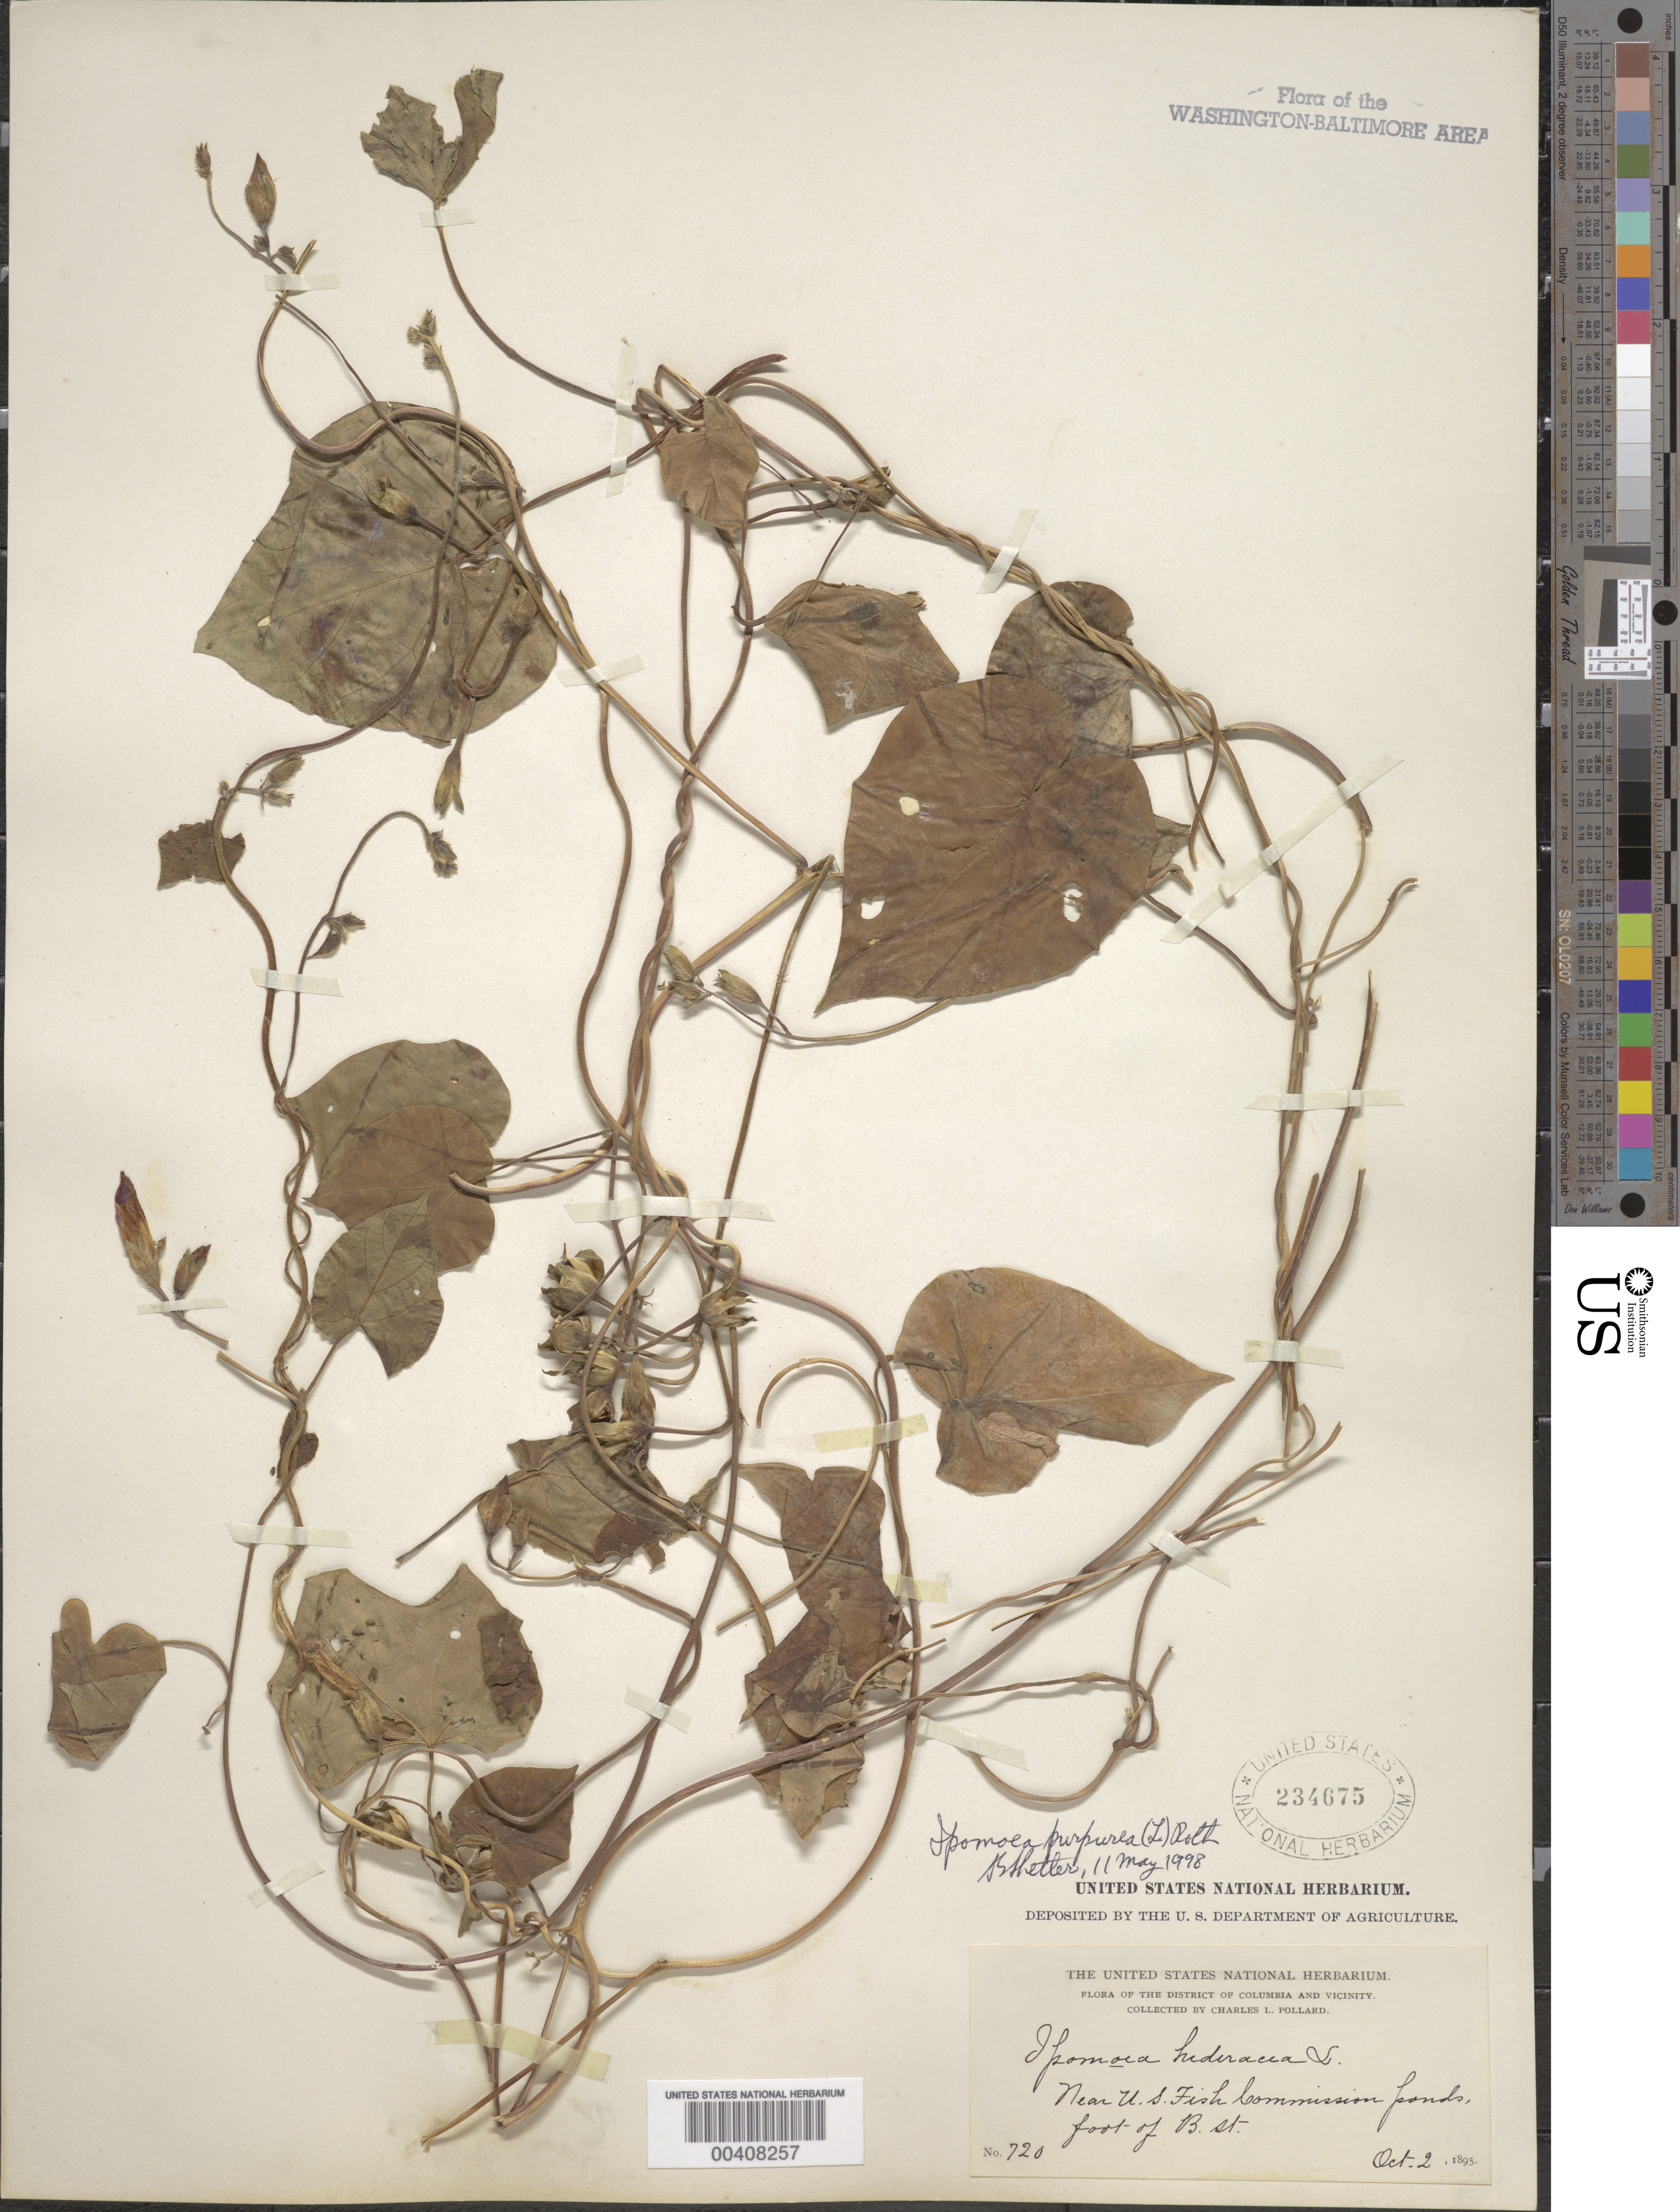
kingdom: Plantae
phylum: Tracheophyta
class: Magnoliopsida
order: Solanales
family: Convolvulaceae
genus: Ipomoea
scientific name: Ipomoea purpurea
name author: (L.) Roth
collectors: C. L. Pollard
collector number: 720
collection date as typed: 02 Oct 1895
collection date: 1895-10-02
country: United States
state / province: District of Columbia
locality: Near U.S. Fish Commission Ponds, foot of B St.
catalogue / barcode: US 234675